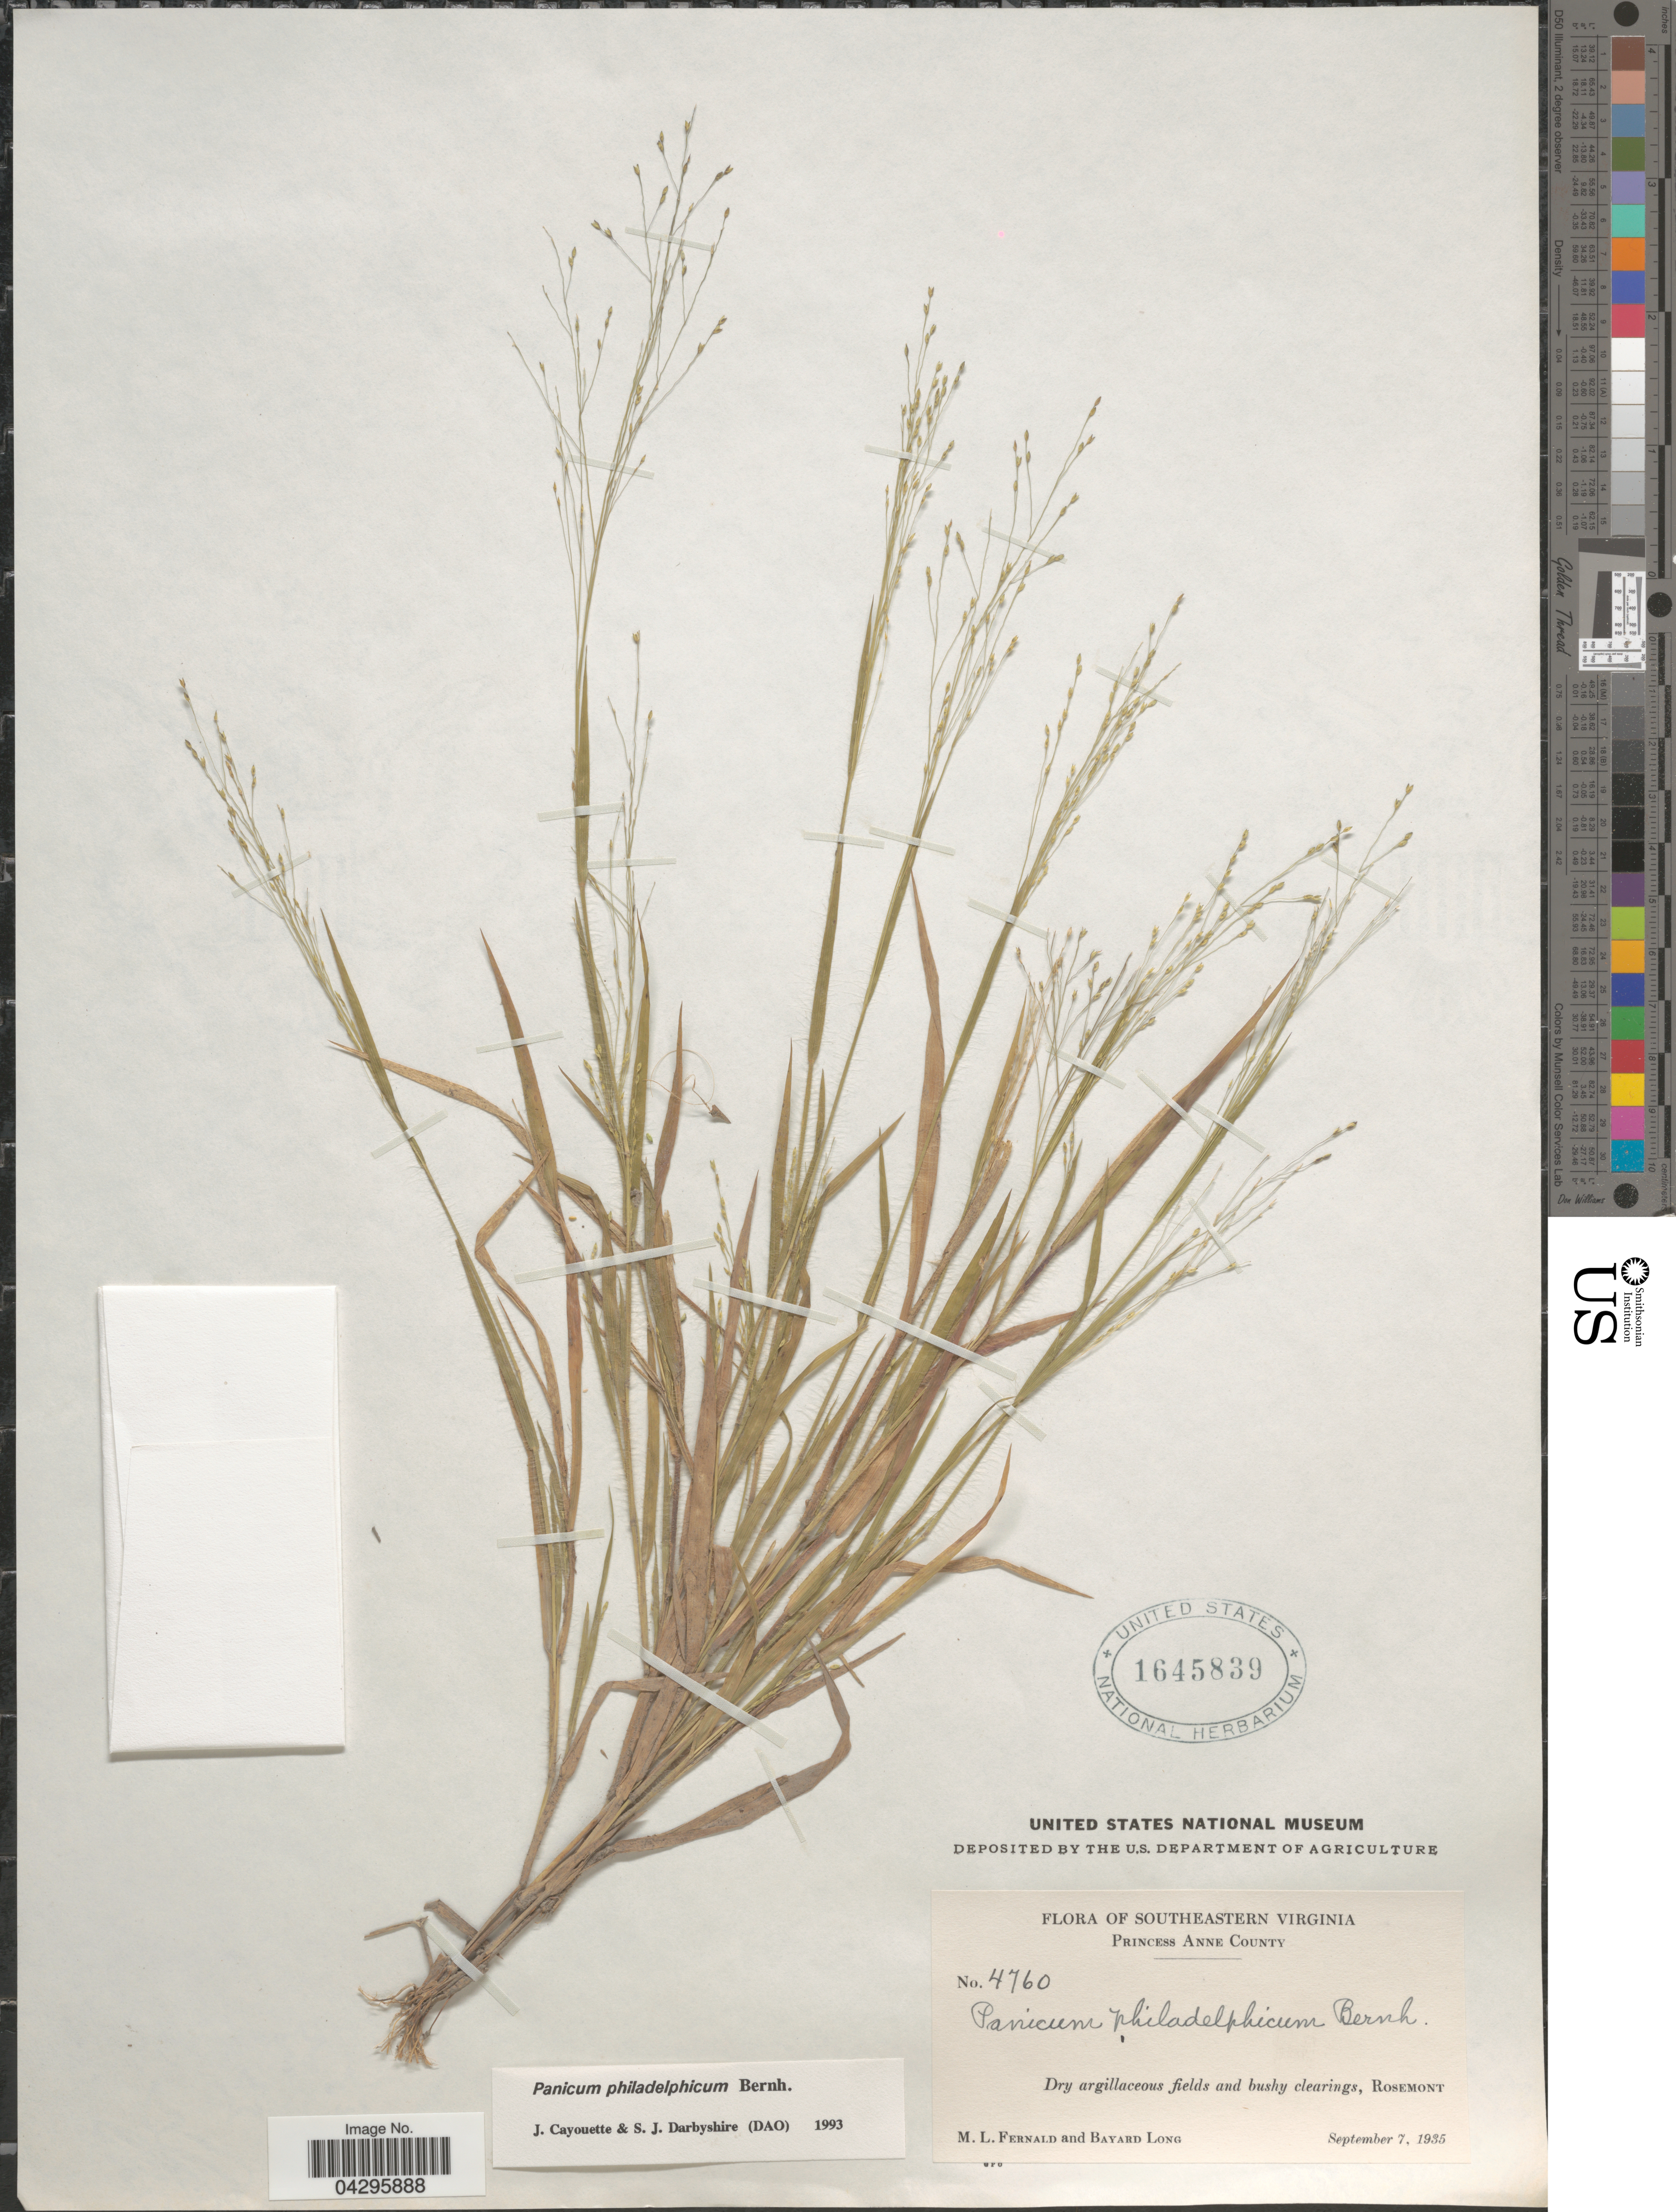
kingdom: Plantae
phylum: Tracheophyta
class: Liliopsida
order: Poales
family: Poaceae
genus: Panicum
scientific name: Panicum philadelphicum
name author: Bernh. ex Trin.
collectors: M. L. Fernald & B. Long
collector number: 4760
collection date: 1935-09-07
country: United States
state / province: Virginia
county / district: City of Virginia Beach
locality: Southeastern Virginia. Princess Anne County. Dry argillaceous fields and bushy clearings, Rosemont.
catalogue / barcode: US 1645839